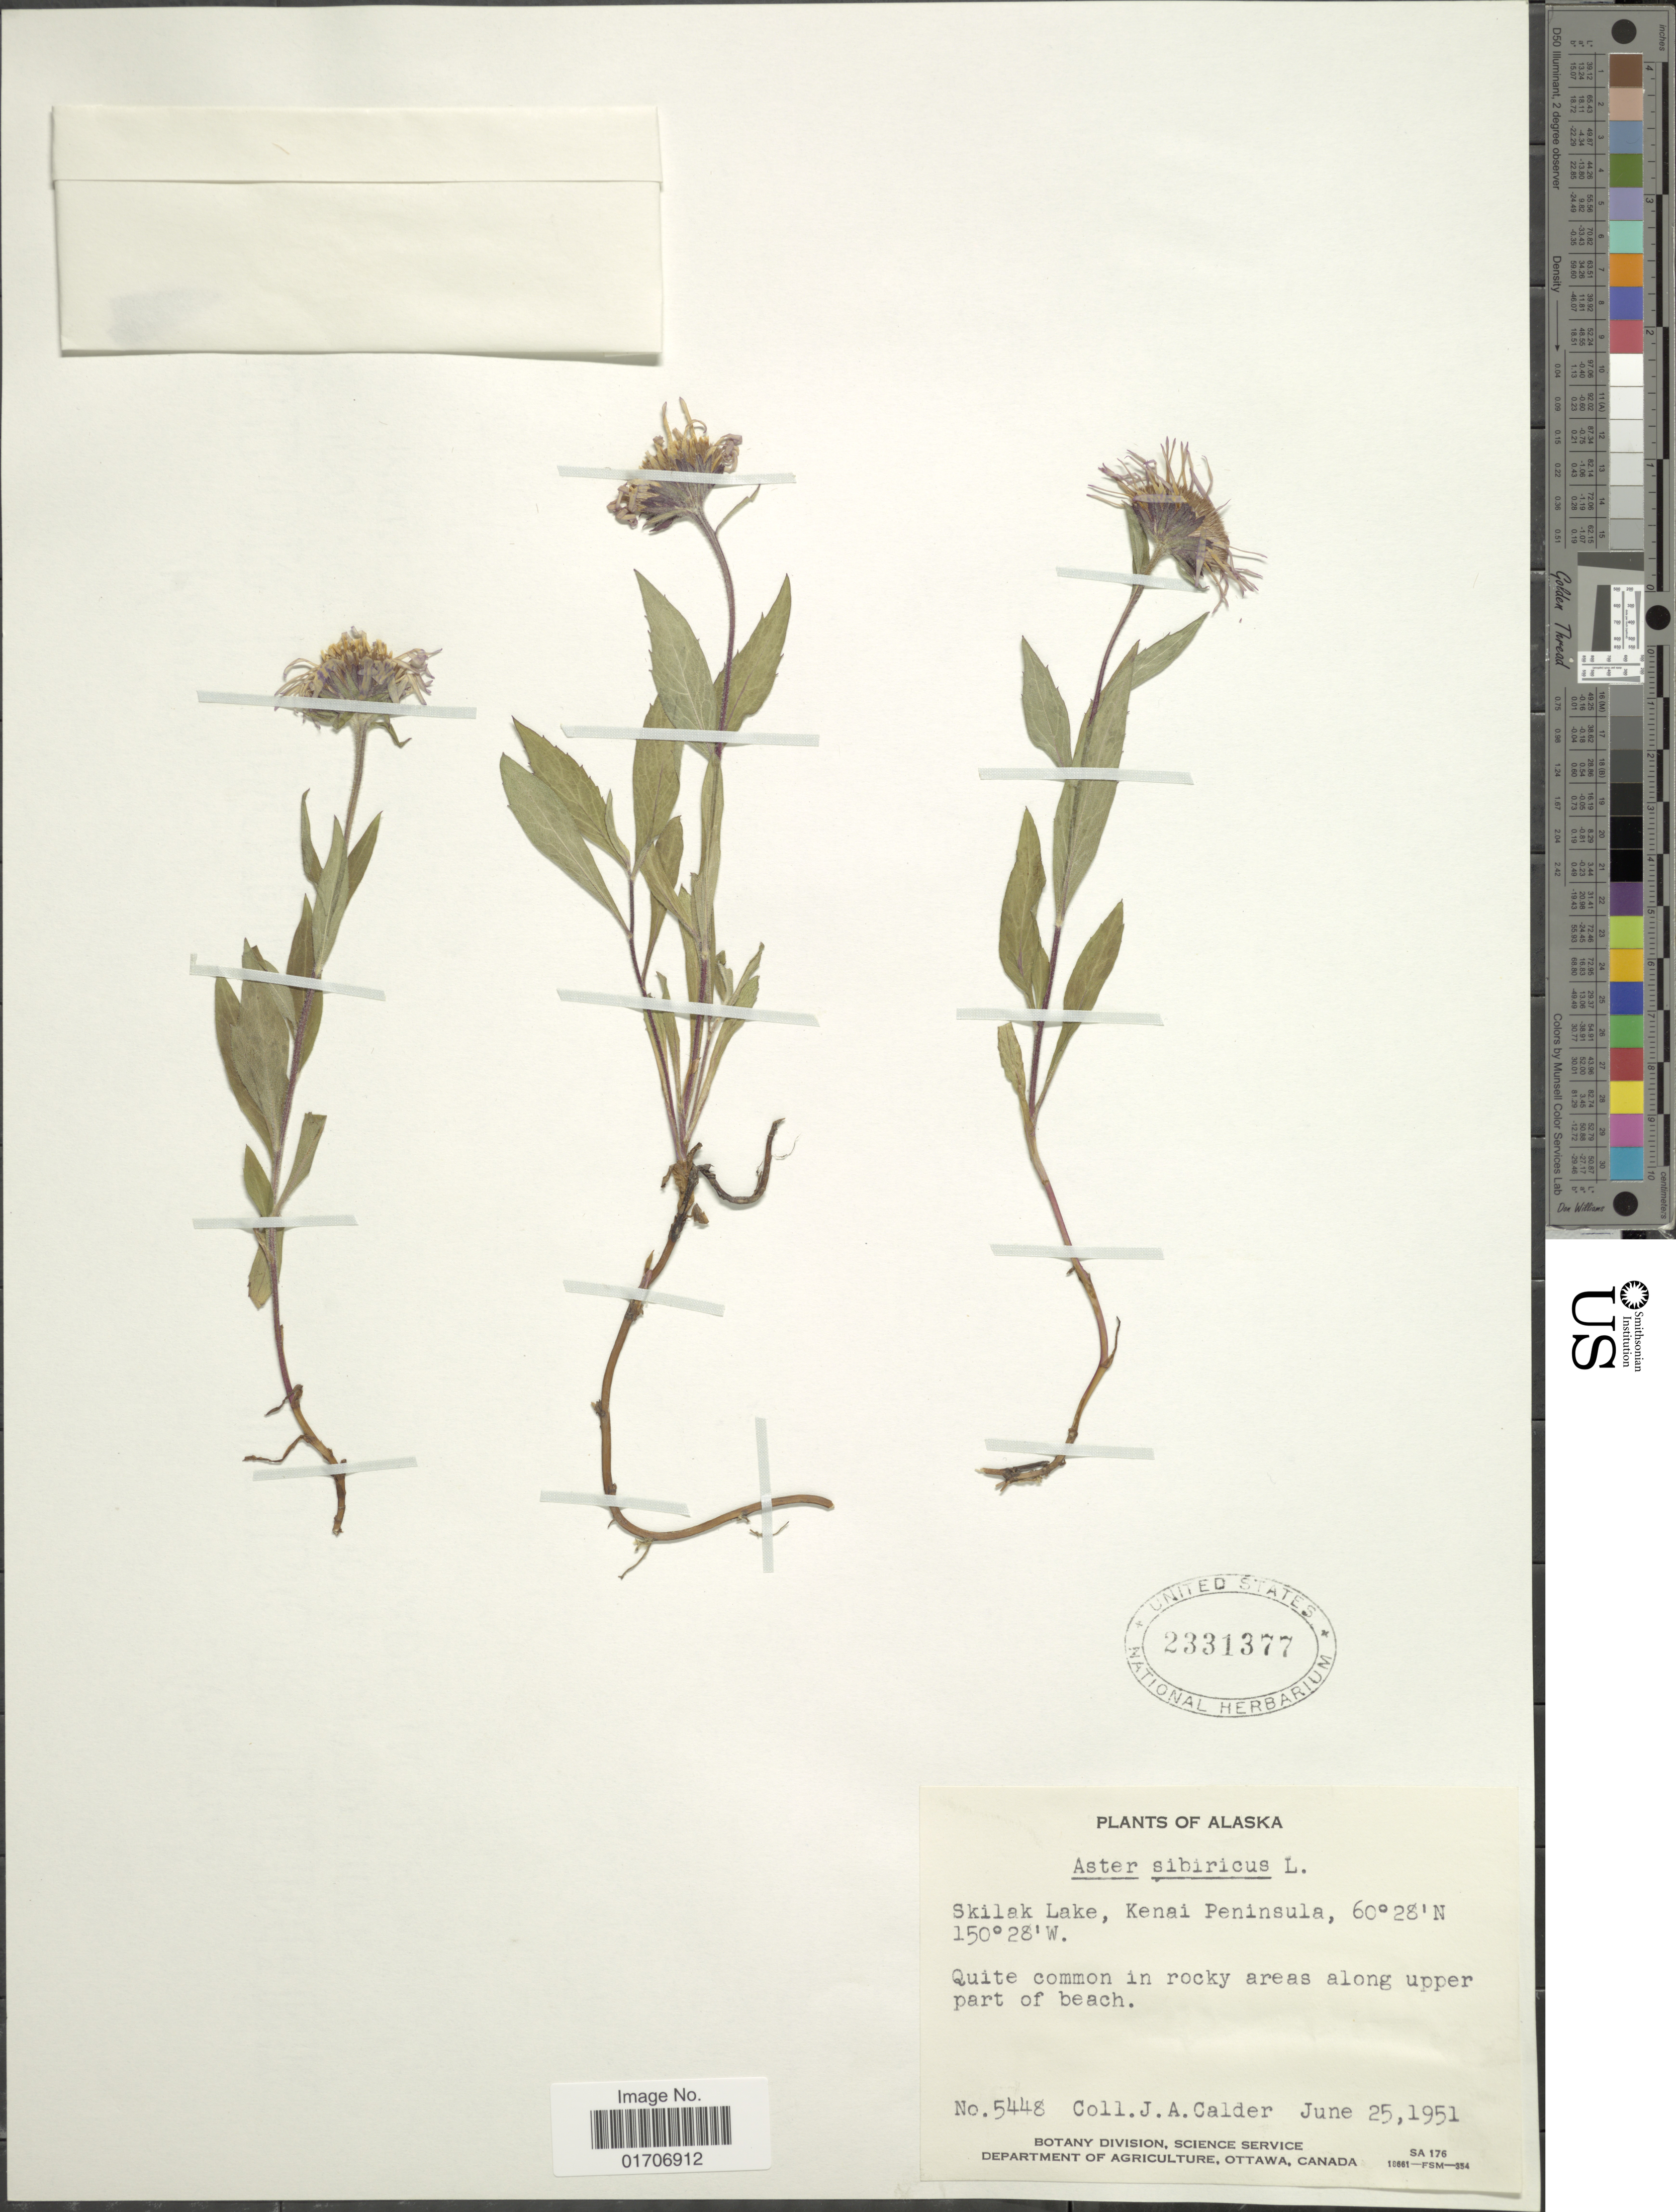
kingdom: Plantae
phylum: Tracheophyta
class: Magnoliopsida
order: Asterales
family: Asteraceae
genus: Eurybia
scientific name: Eurybia sibirica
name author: (L.) G.L. Nesom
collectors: J. A. Calder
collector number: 5448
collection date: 1951-06-25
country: United States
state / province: Alaska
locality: Skilak Lake, Kenai Peninsula.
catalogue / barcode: US 2331377